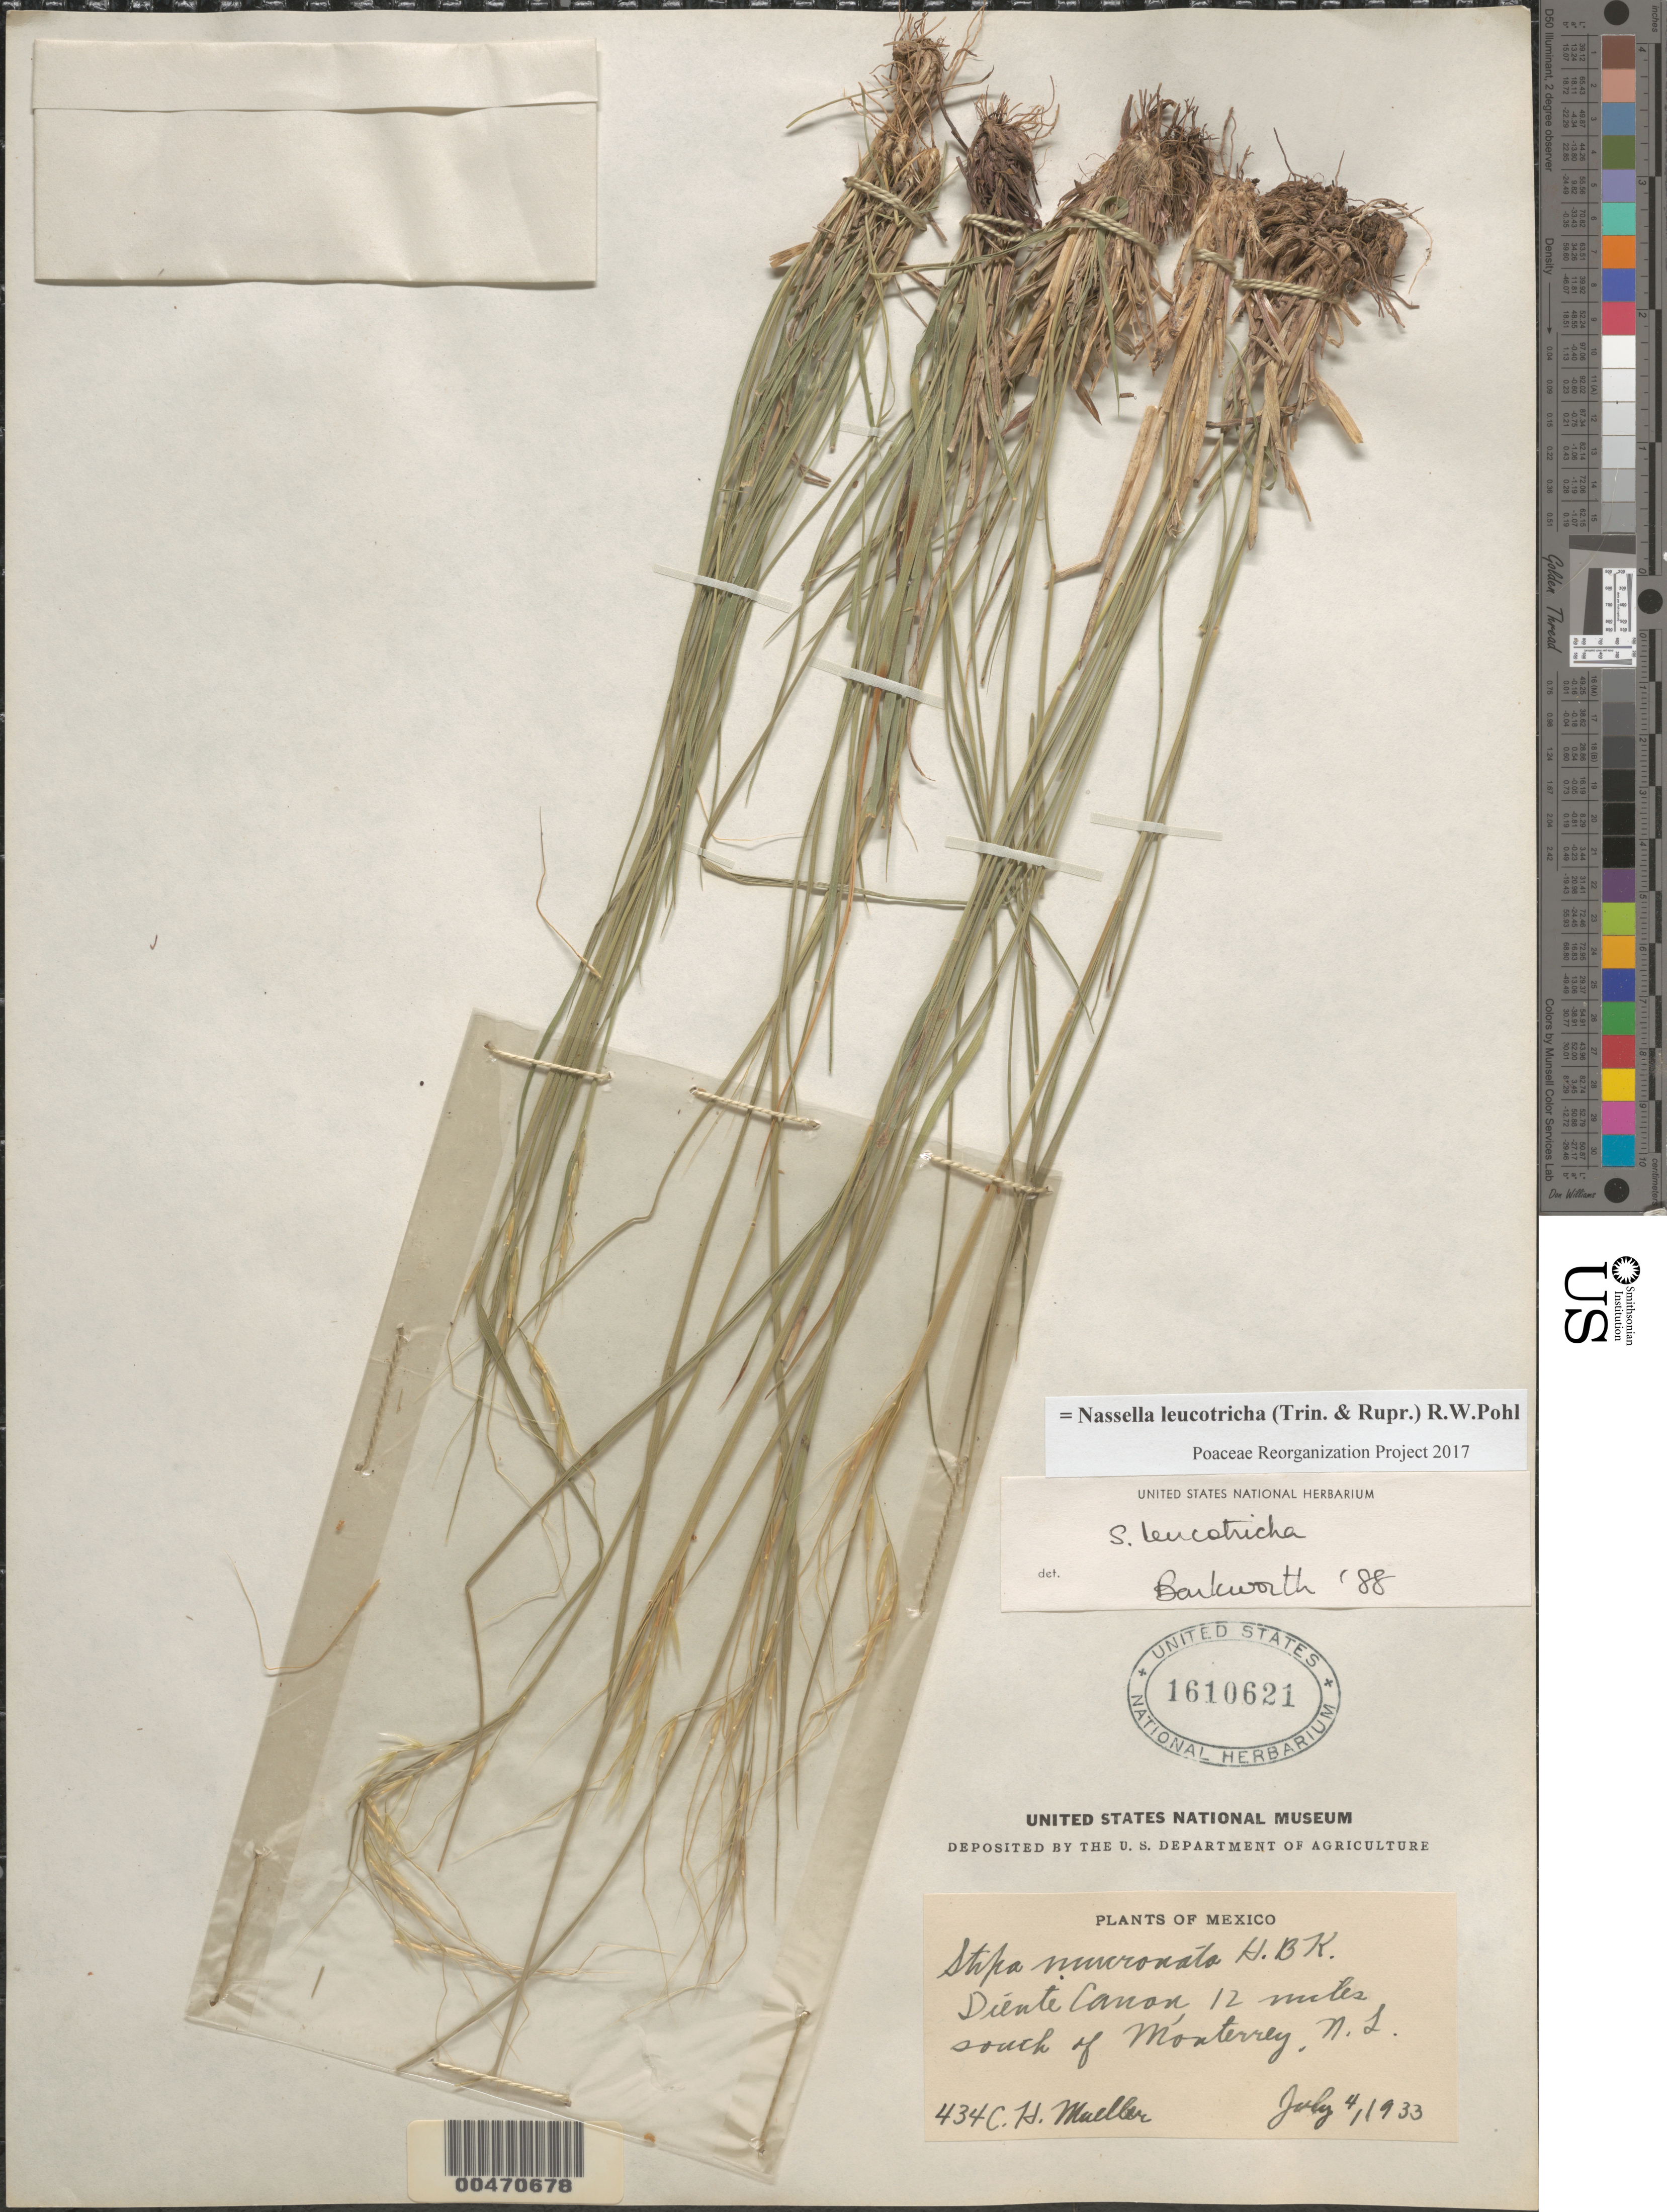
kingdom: Plantae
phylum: Tracheophyta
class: Liliopsida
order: Poales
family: Poaceae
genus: Nassella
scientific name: Nassella leucotricha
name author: (Trin. & Rupr.) R.W. Pohl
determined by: Poaceae Reorganization Project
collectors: C. H. Muller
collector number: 434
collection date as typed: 4 Jul 1933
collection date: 1933-07-04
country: Mexico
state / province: Nuevo León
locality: Diente Canon, 12 mi S of Monterrey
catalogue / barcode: US 1610621